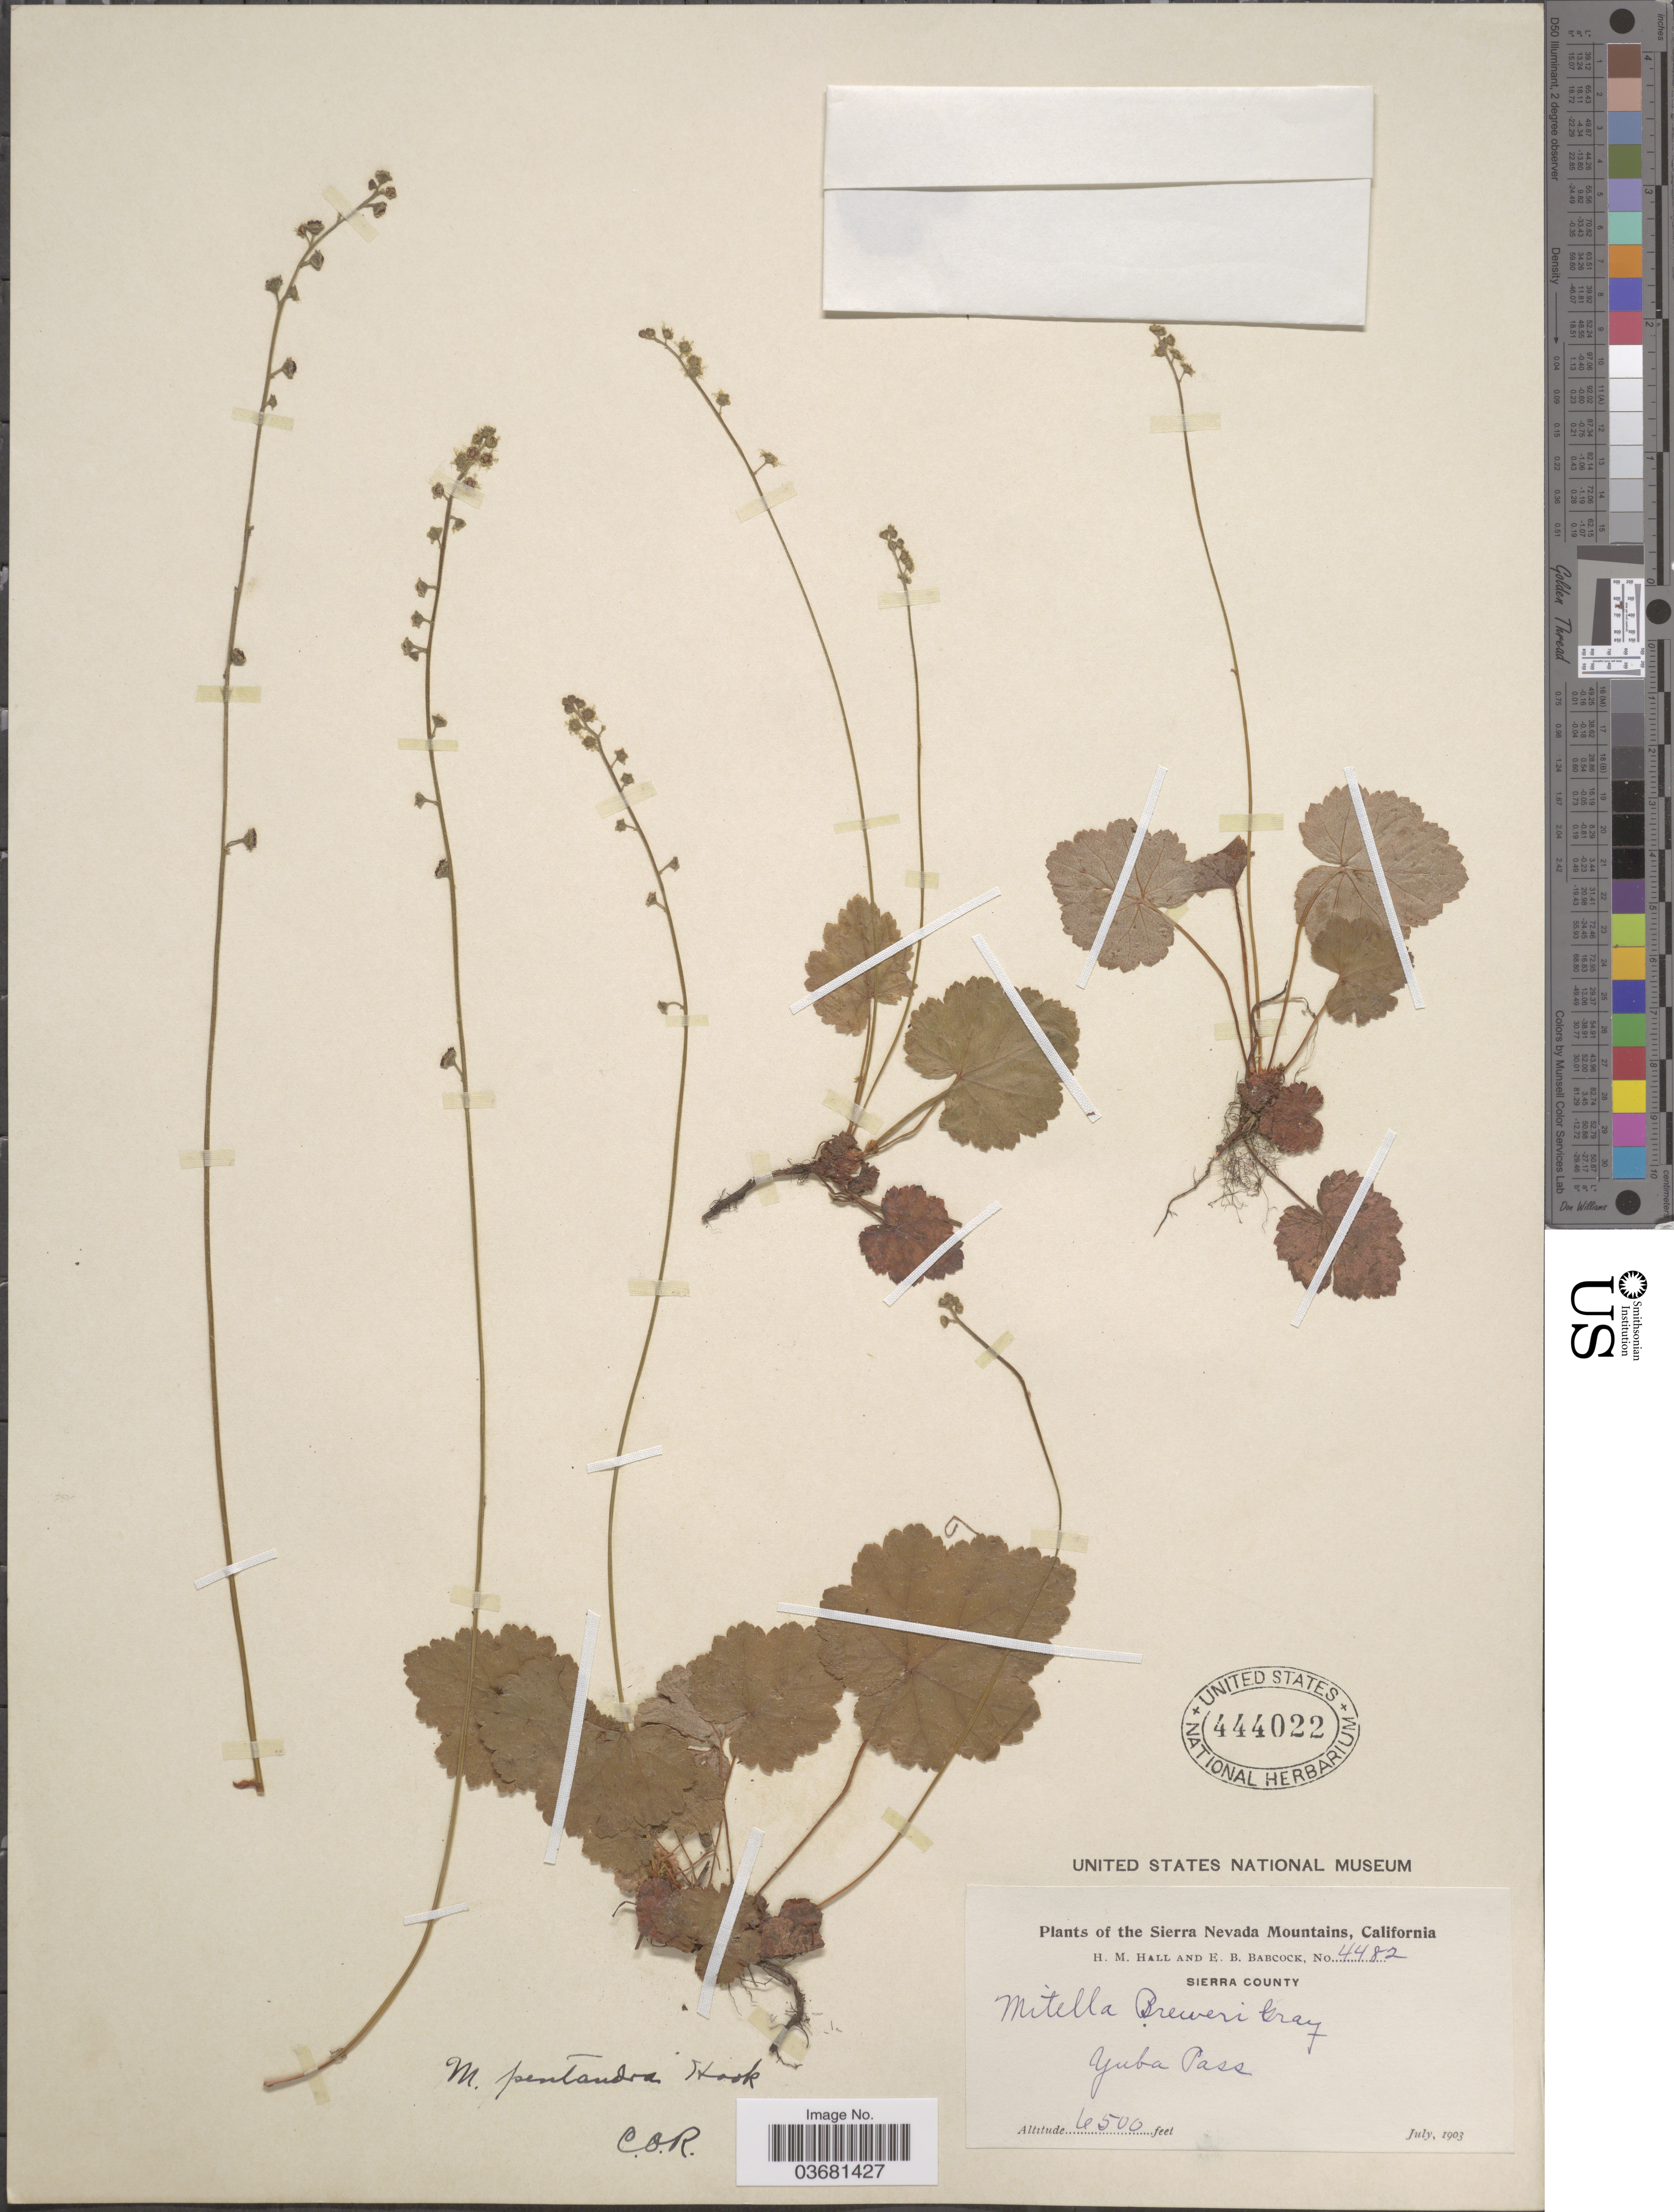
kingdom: Plantae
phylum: Tracheophyta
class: Magnoliopsida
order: Saxifragales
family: Saxifragaceae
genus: Mitella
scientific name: Mitella pentandra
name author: Hook.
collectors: H. M. Hall & E. B. Babcock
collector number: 4482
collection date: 1903-07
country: United States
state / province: California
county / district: Sierra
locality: The Sierra Nevada Mountains. Sierra County. Yuba Pass.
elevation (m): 1981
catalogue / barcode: US 444022